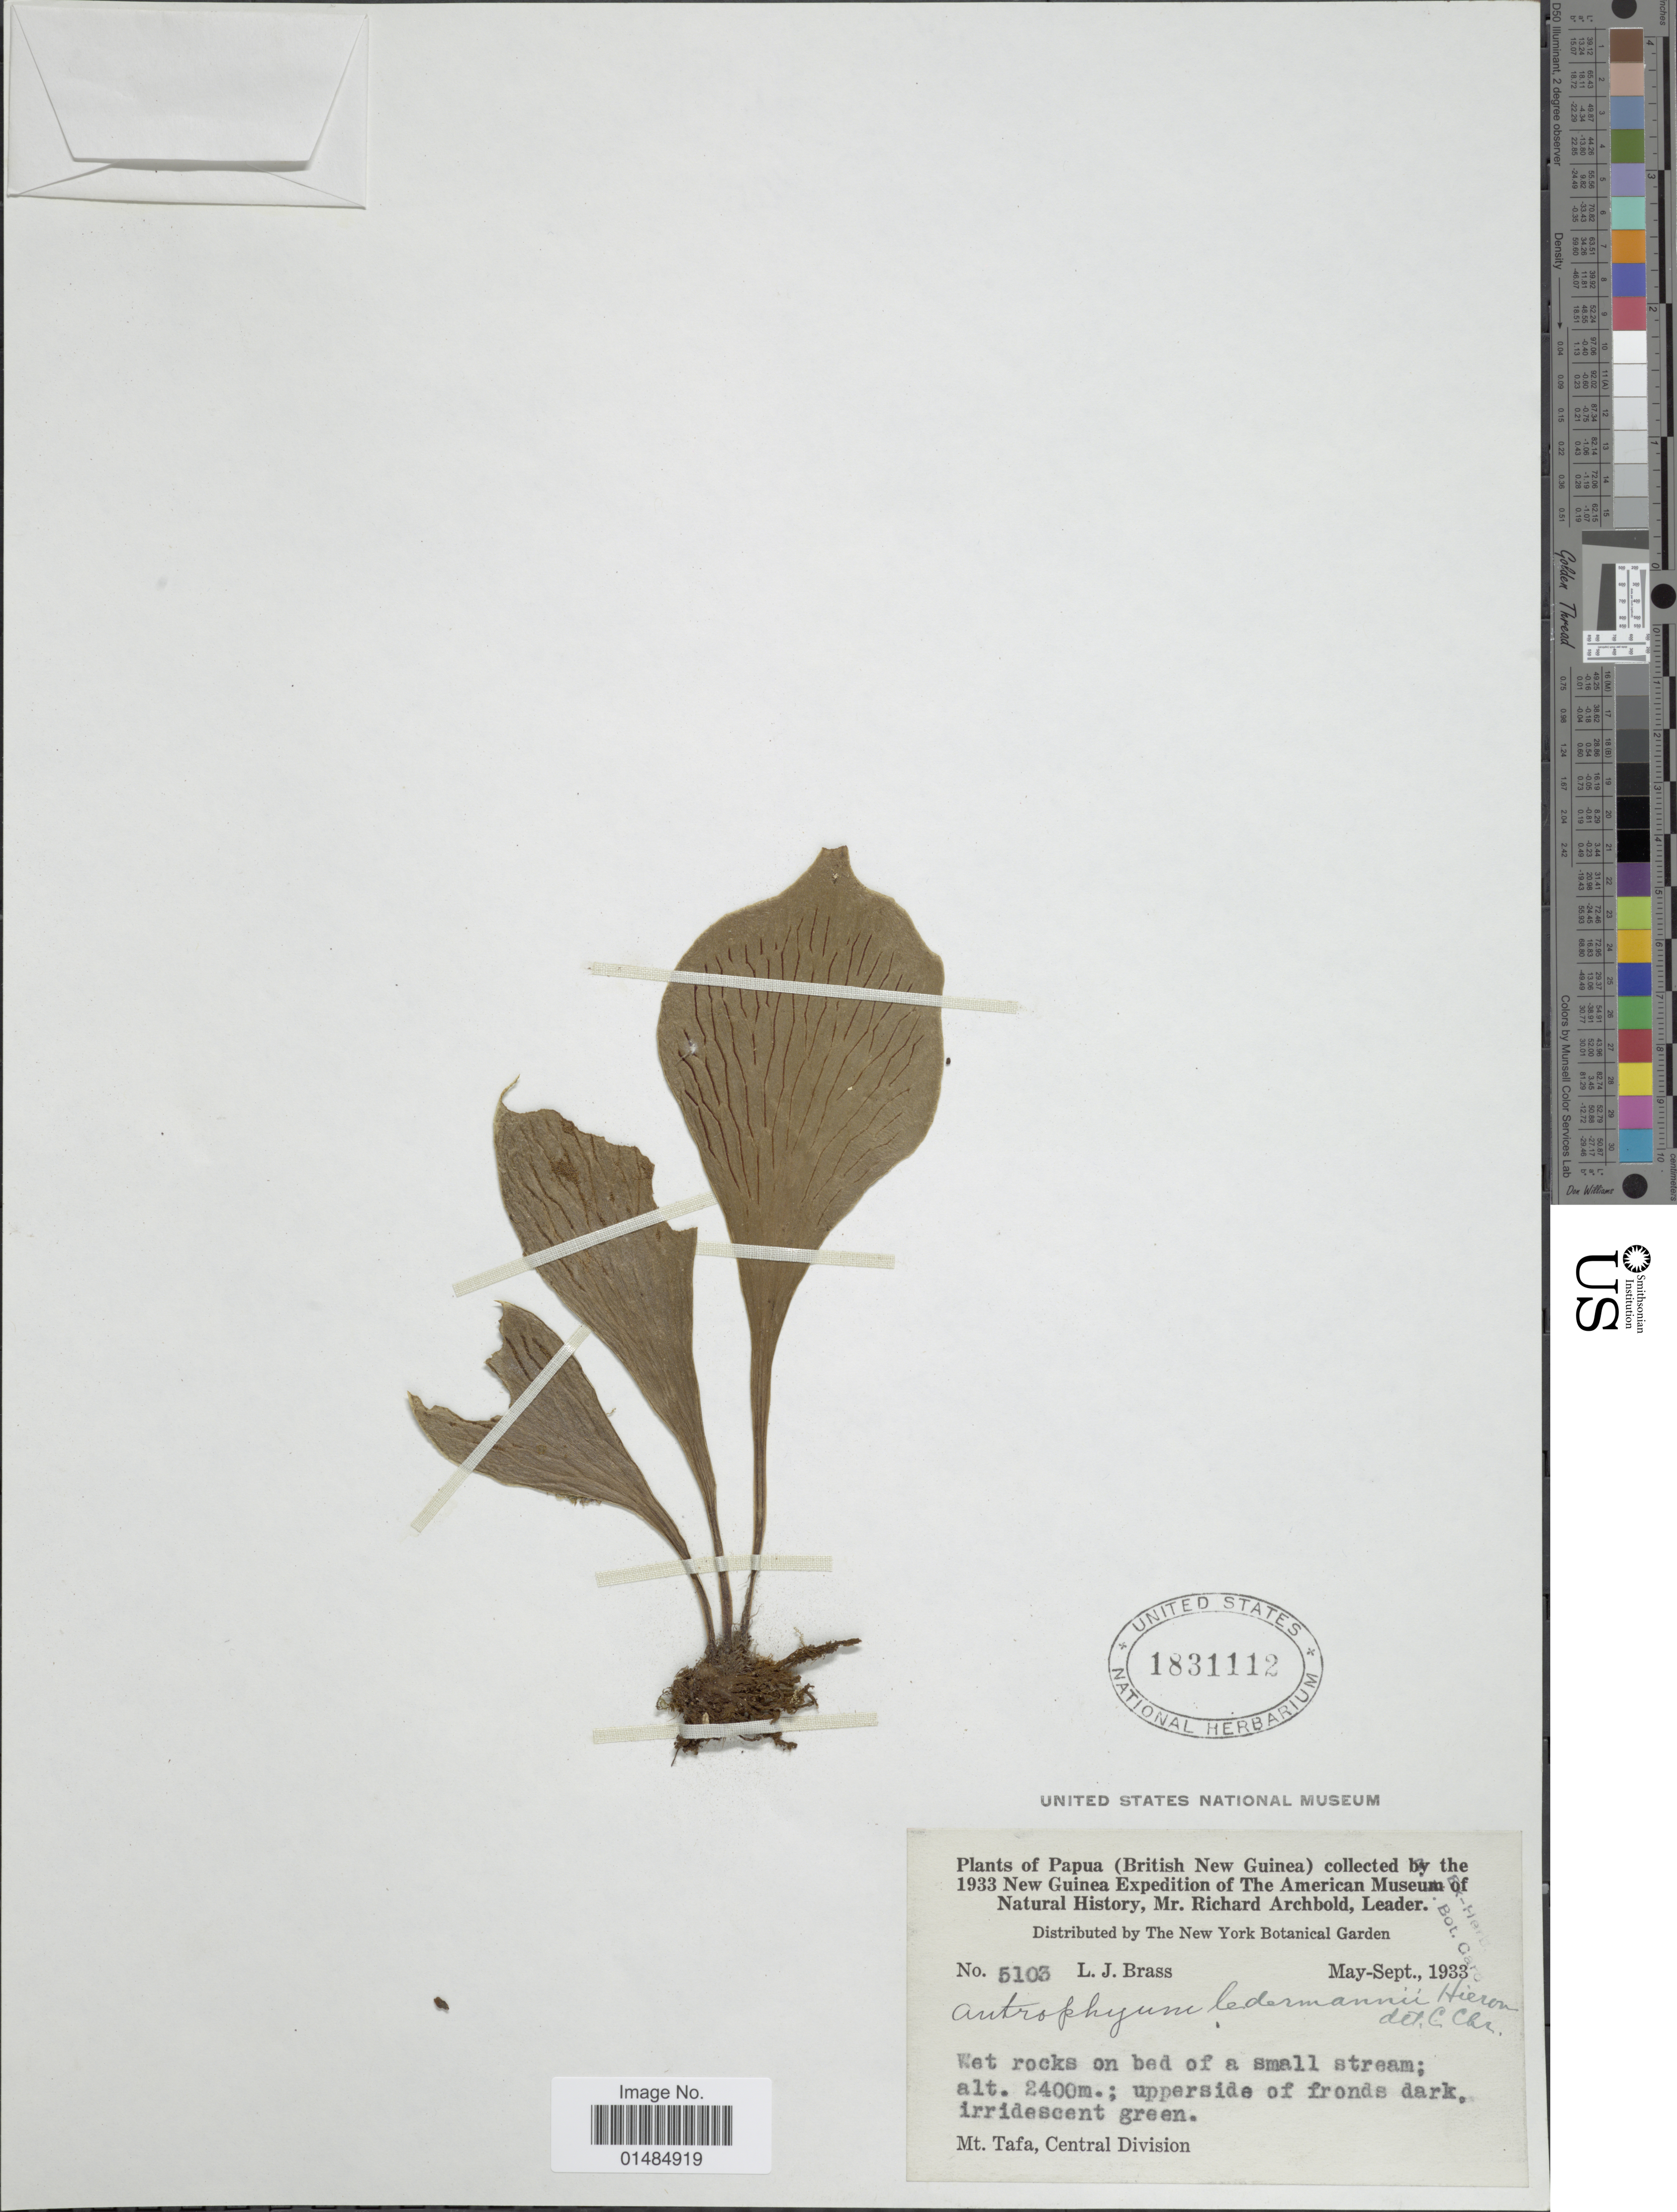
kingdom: Plantae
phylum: Tracheophyta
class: Polypodiopsida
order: Polypodiales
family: Pteridaceae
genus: Antrophyum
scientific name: Antrophyum ledermannii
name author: Hieron.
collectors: L. J. Brass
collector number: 5103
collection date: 1933-05/1933-09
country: Papua New Guinea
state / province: Central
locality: Papua (British New Guinea), Mt. Tafa, Central Division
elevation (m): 2400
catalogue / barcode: US 1831112